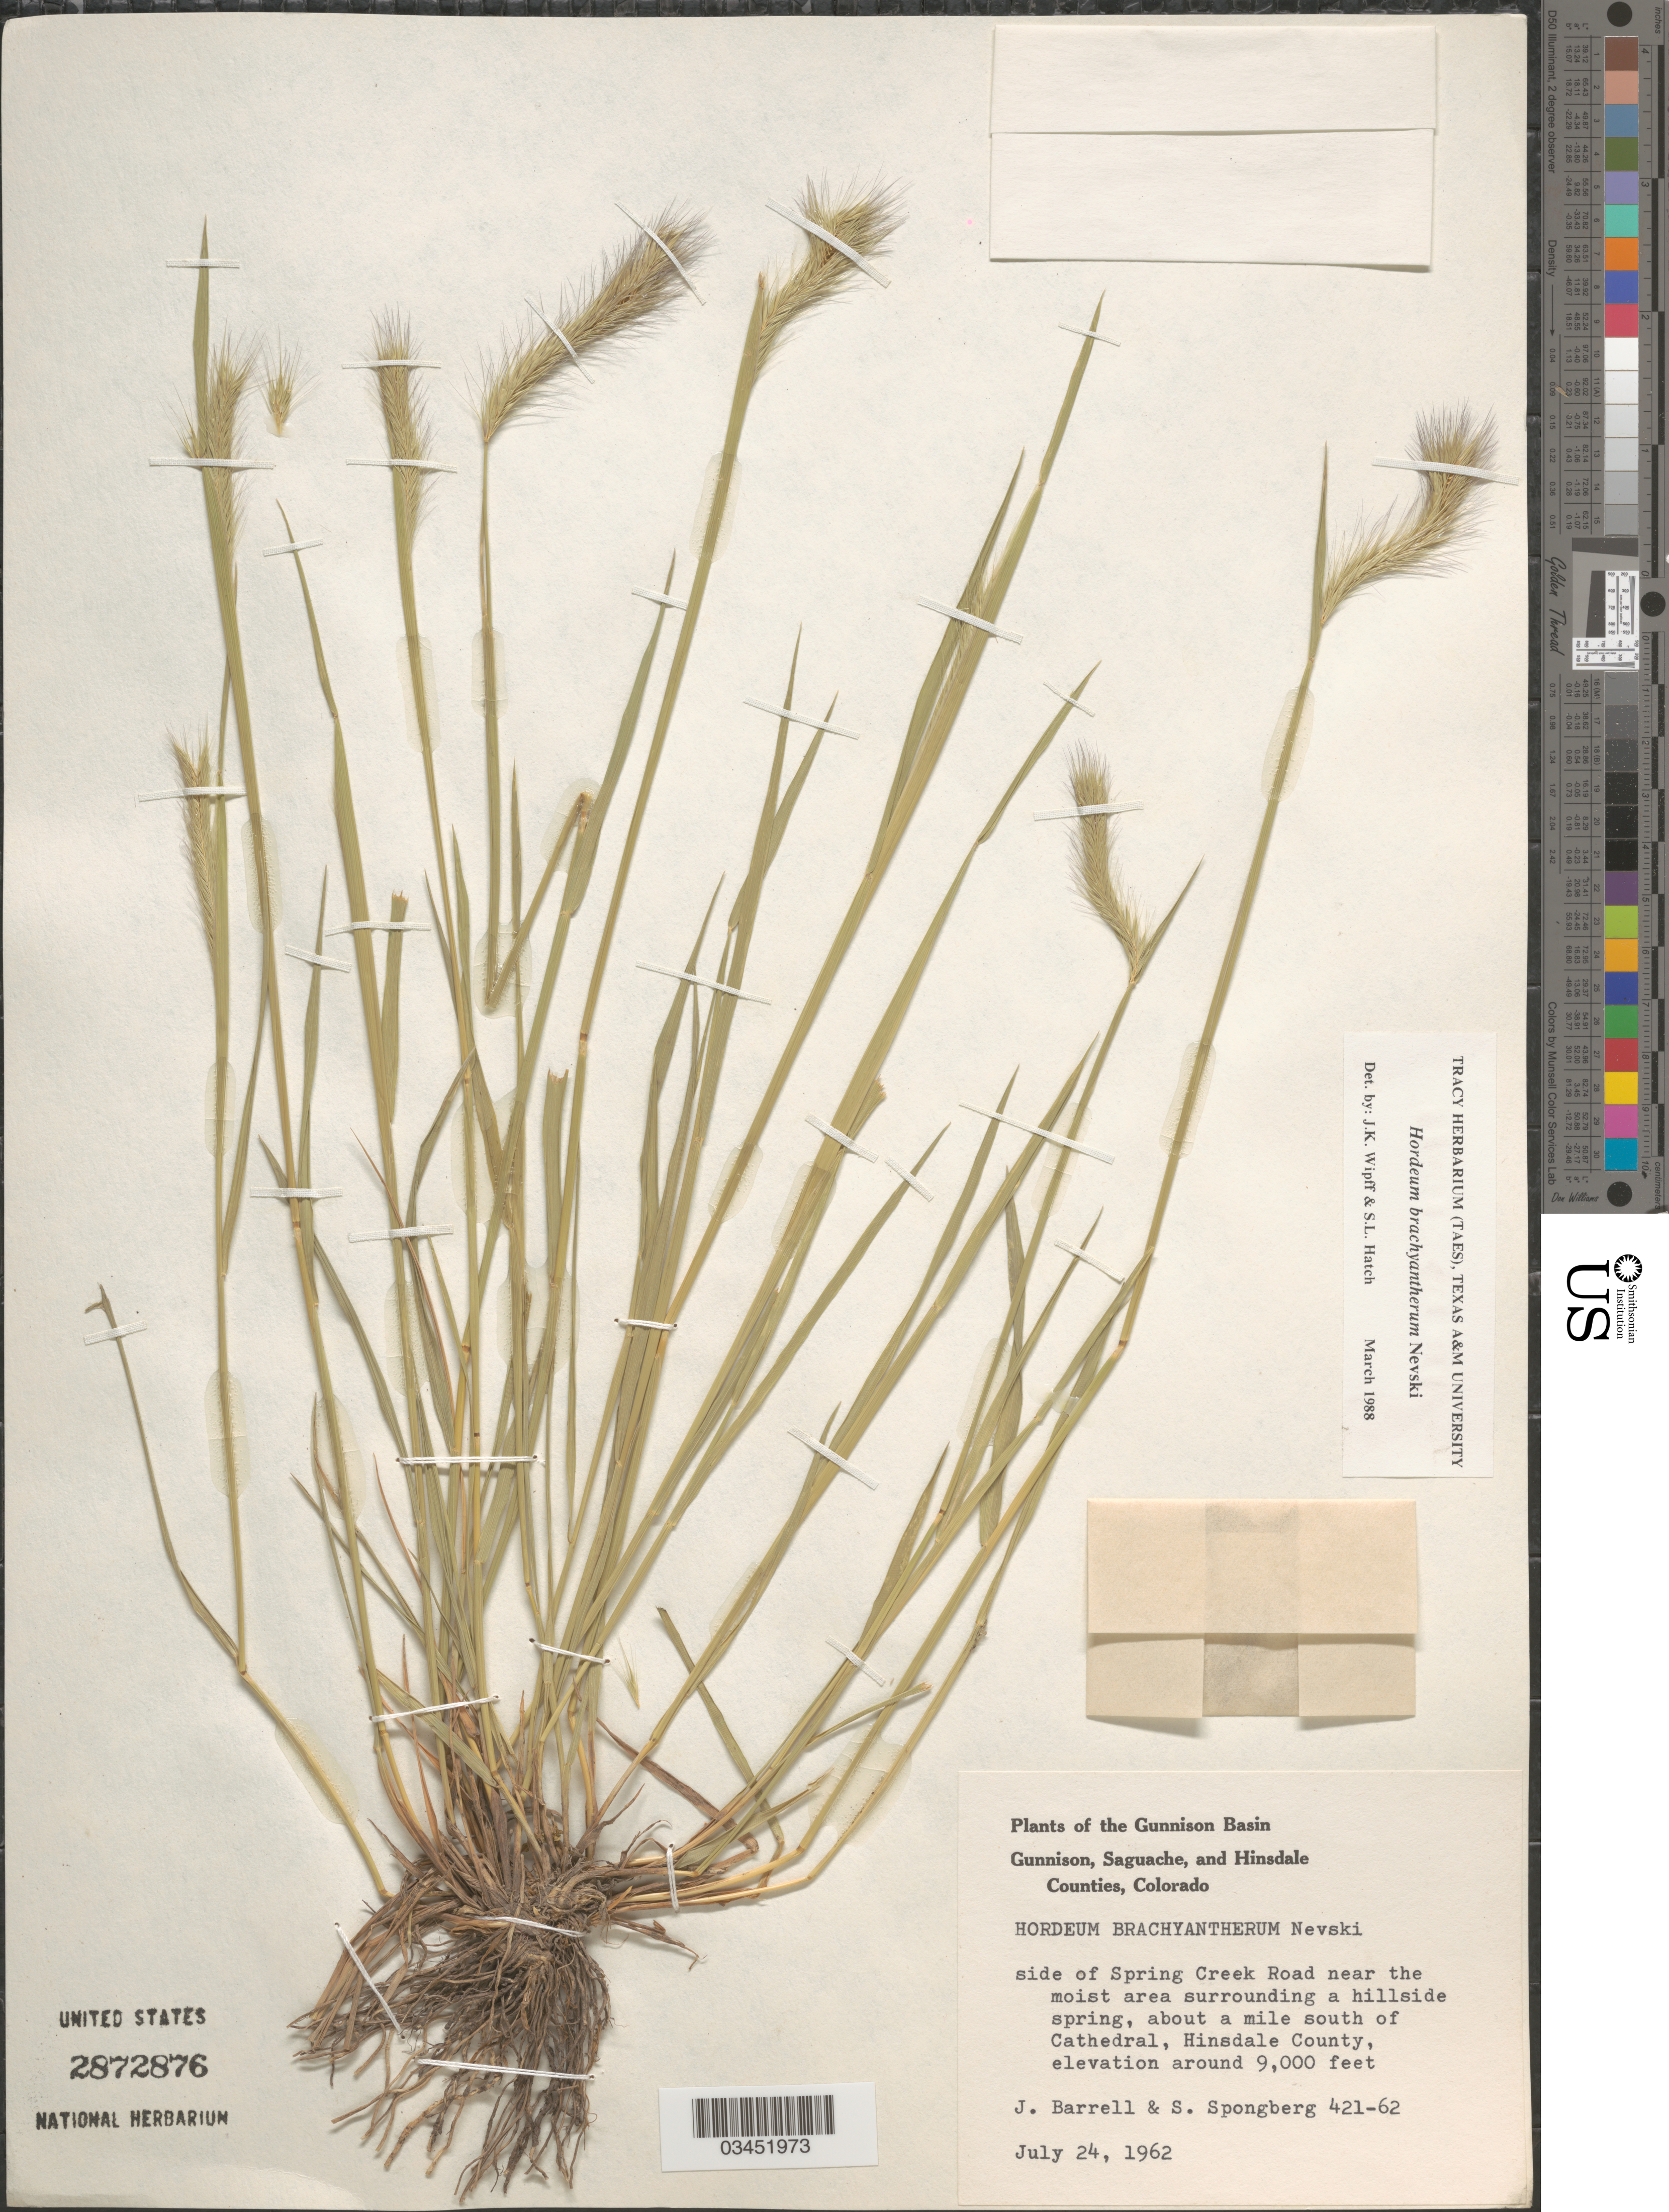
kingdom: Plantae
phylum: Tracheophyta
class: Liliopsida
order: Poales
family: Poaceae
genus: Hordeum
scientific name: Hordeum brachyantherum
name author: Nevski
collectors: J. Barrell & S. A.Spongberg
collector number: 421-62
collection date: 1962-07-24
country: United States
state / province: Colorado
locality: Gunnison Basin. Side of Spring Creek Road near the moist area surrounding a hillside spring, about a mile south of Cathedral, Hinsdale County.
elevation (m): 2743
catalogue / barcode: US 2872876